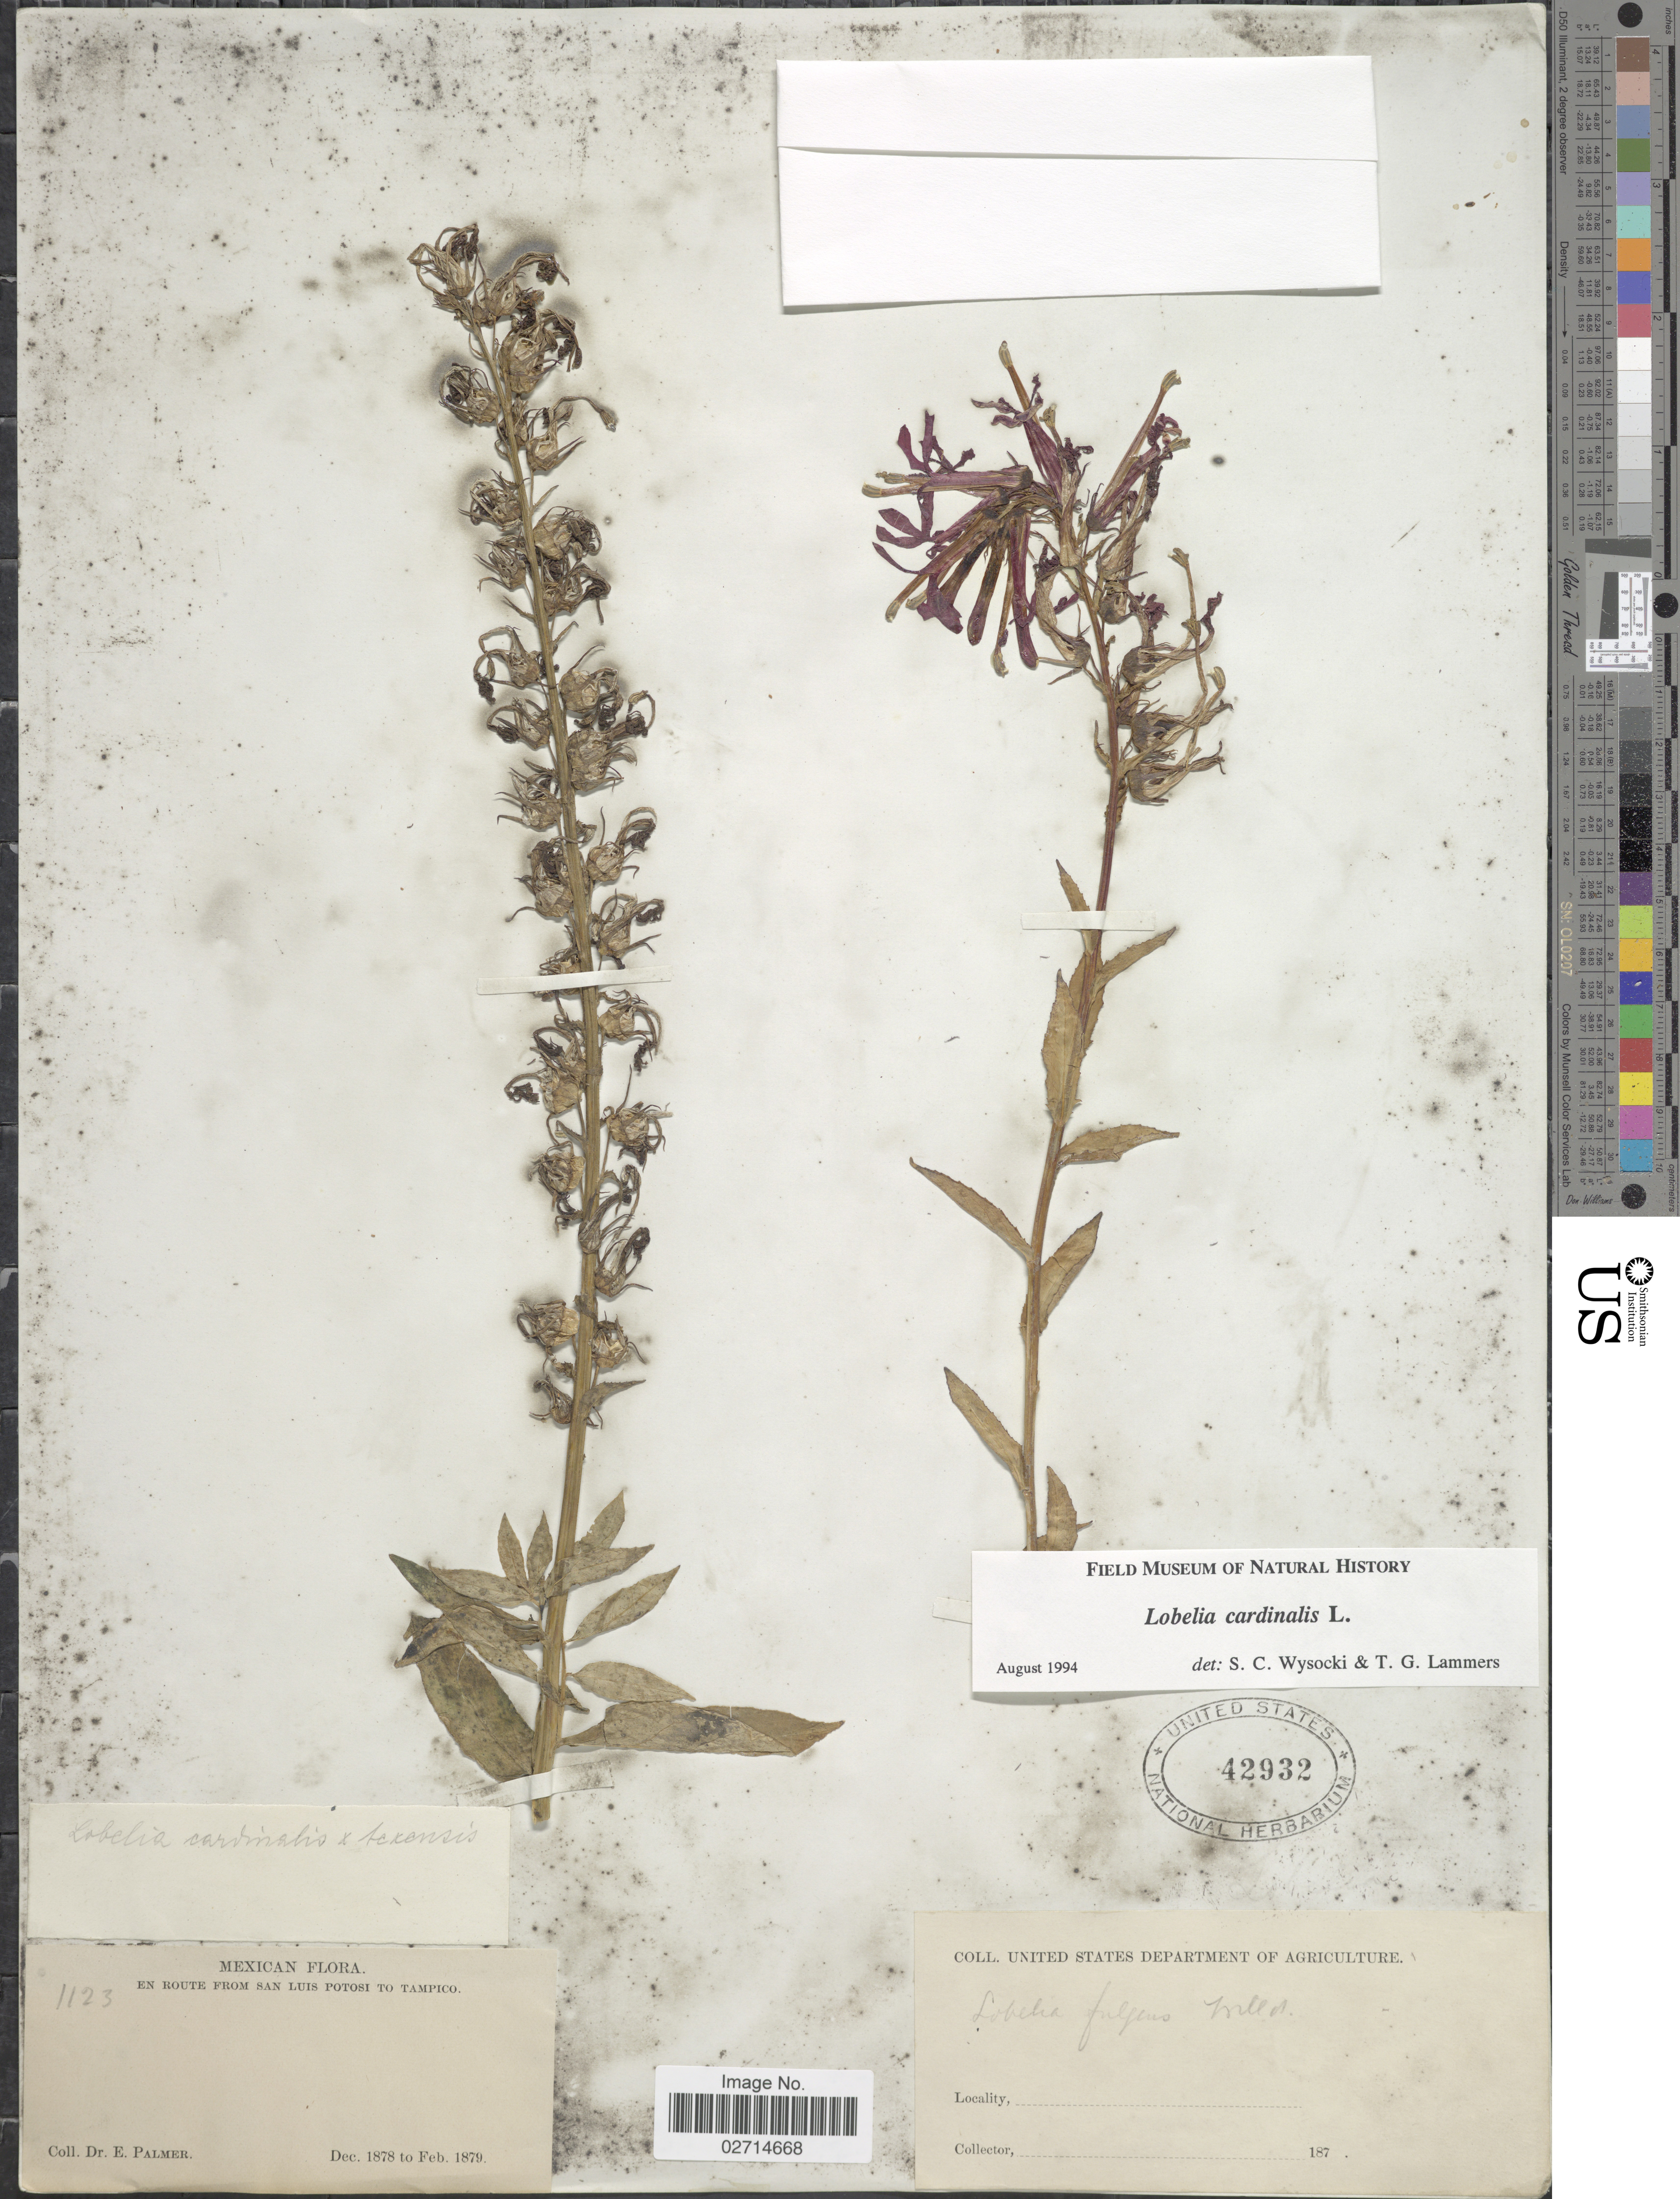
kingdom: Plantae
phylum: Tracheophyta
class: Magnoliopsida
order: Asterales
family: Campanulaceae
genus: Lobelia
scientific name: Lobelia cardinalis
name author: L.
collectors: E. Palmer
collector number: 1123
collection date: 1878-12/1879-02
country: Mexico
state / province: San Luis Potosí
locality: En route from San Luis Potosi to Tampico.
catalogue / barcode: US 42932